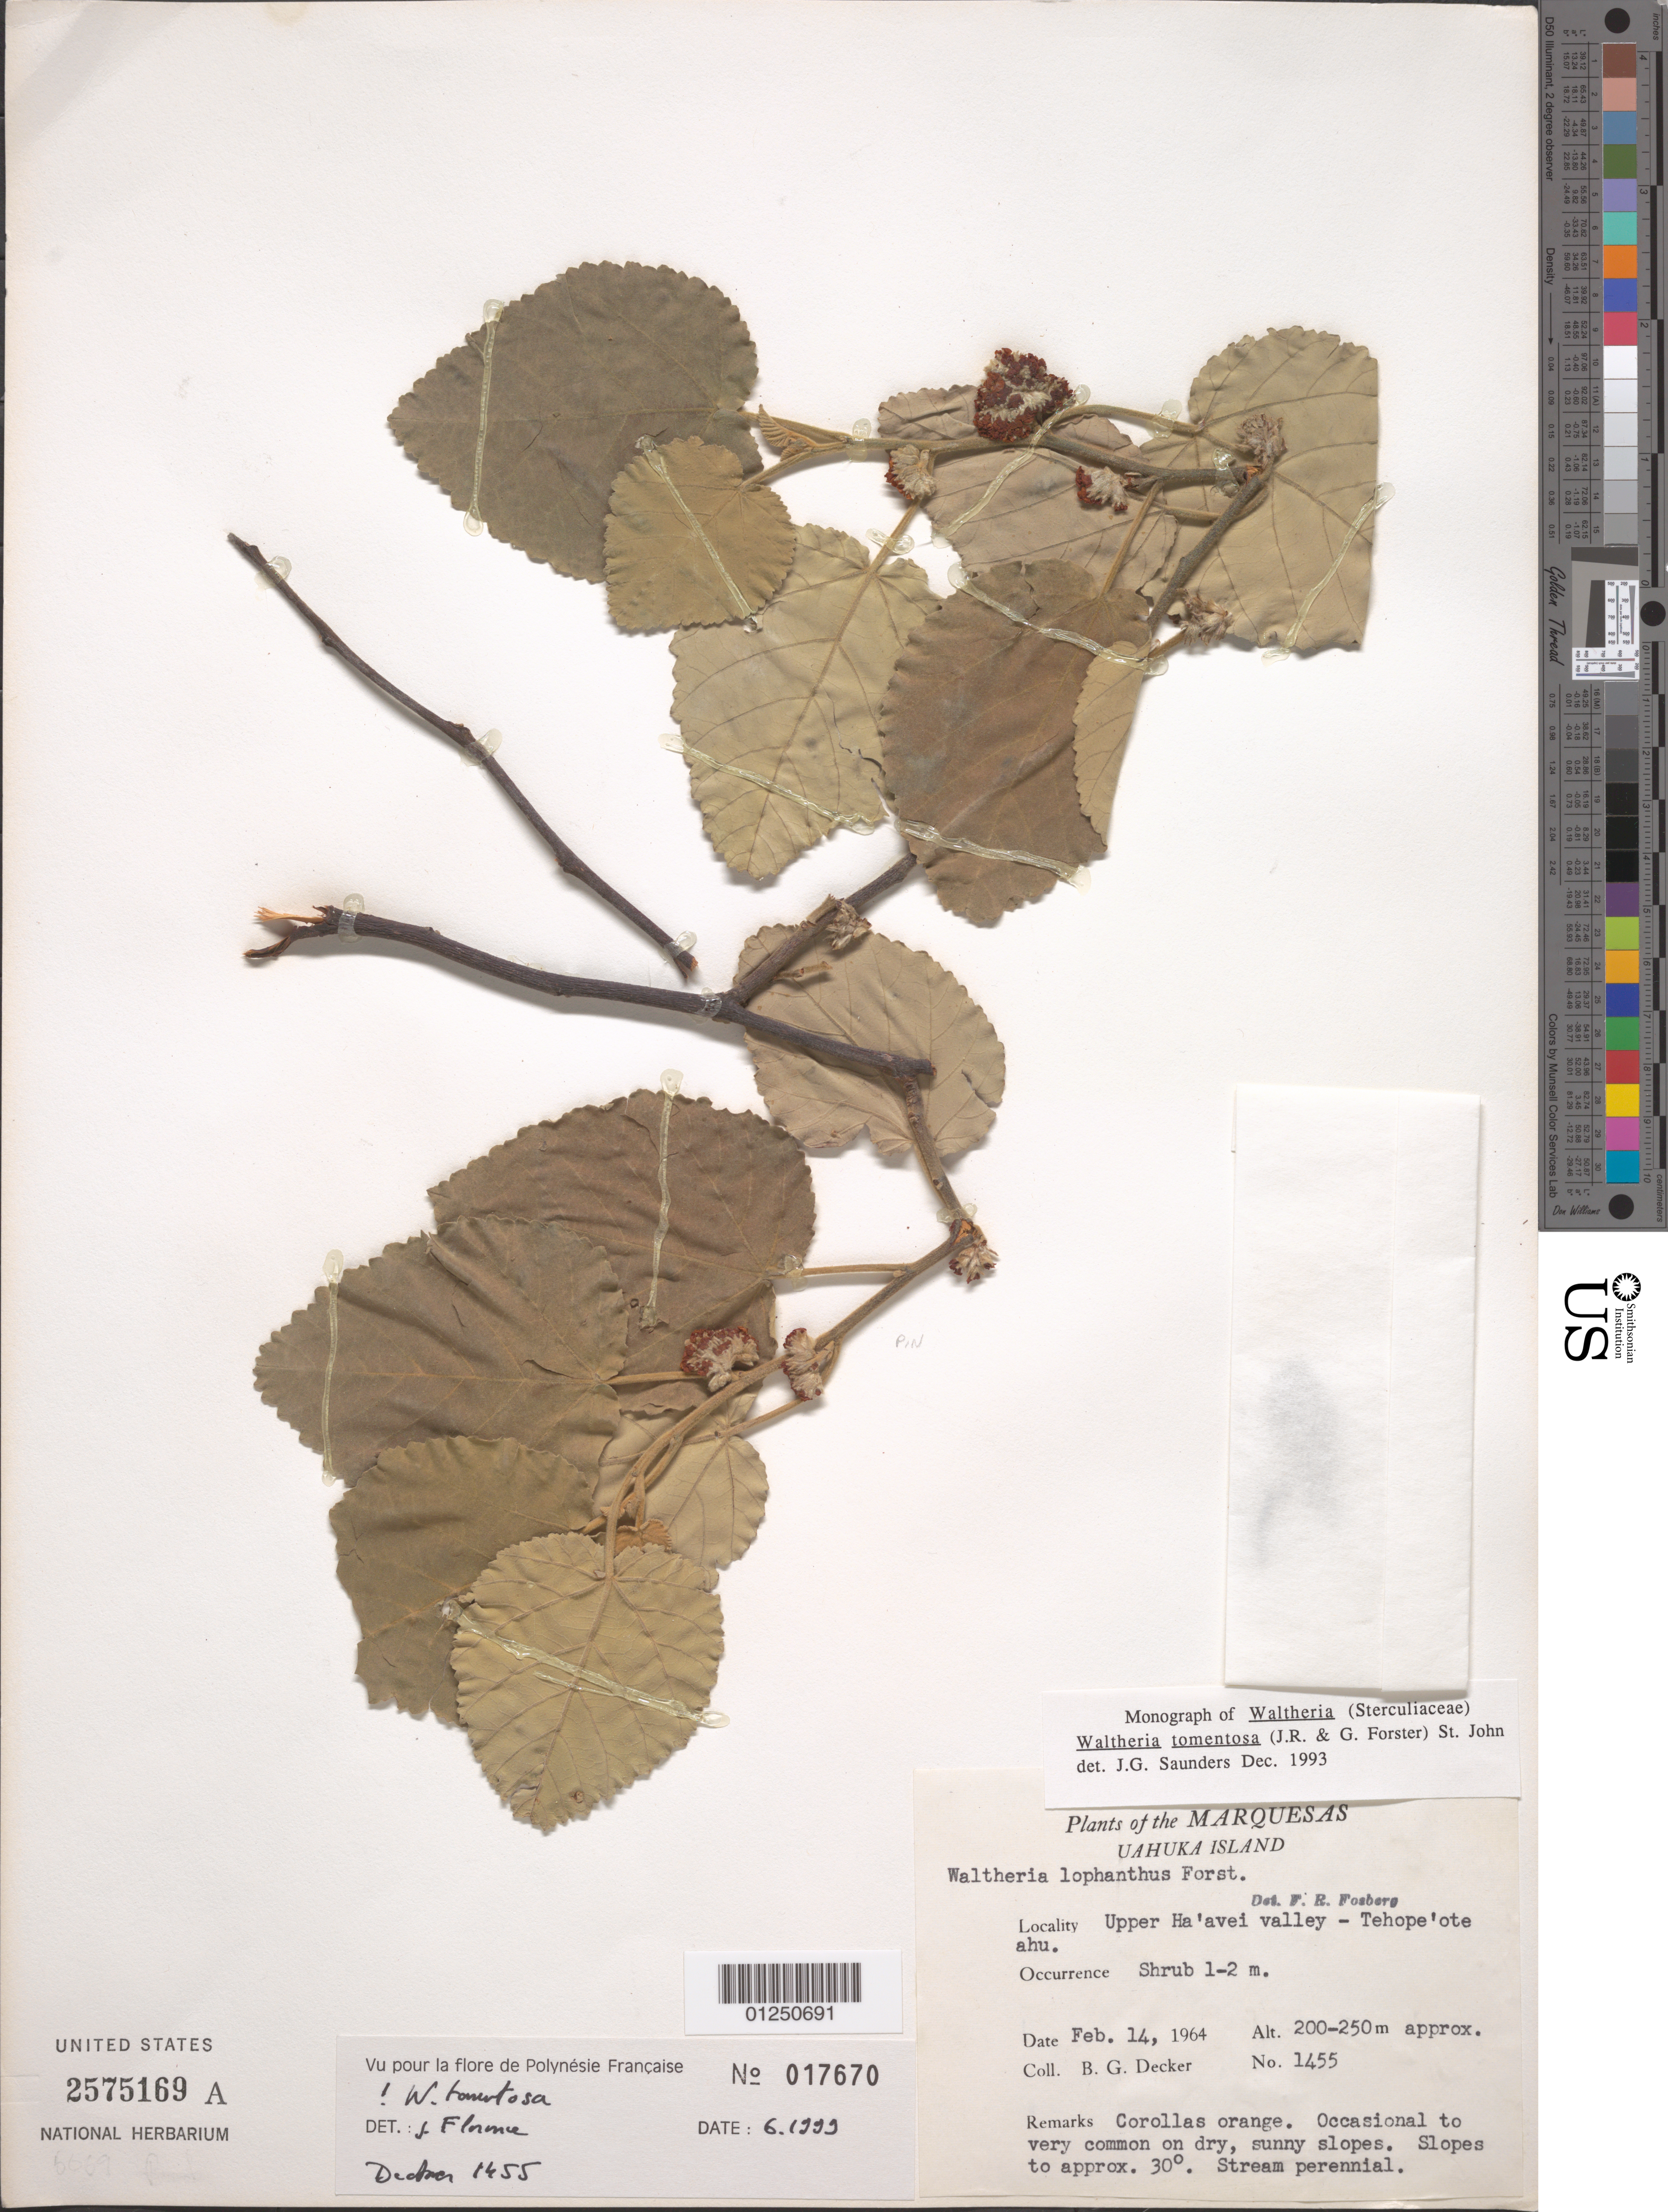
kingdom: Plantae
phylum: Tracheophyta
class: Magnoliopsida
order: Malvales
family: Malvaceae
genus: Waltheria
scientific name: Waltheria tomentosa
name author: (J.R. Forst. & G. Forst.) H. St. John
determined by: Wagner, W. L., (BOT), Smithsonian Institution - National Museum of Natural History (UNITED STATES)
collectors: B. G. Decker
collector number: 1455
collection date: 1964-02-14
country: French Polynesia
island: Ua Huka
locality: Upper Ha'avei Valley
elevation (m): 200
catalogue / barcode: US 2575169A